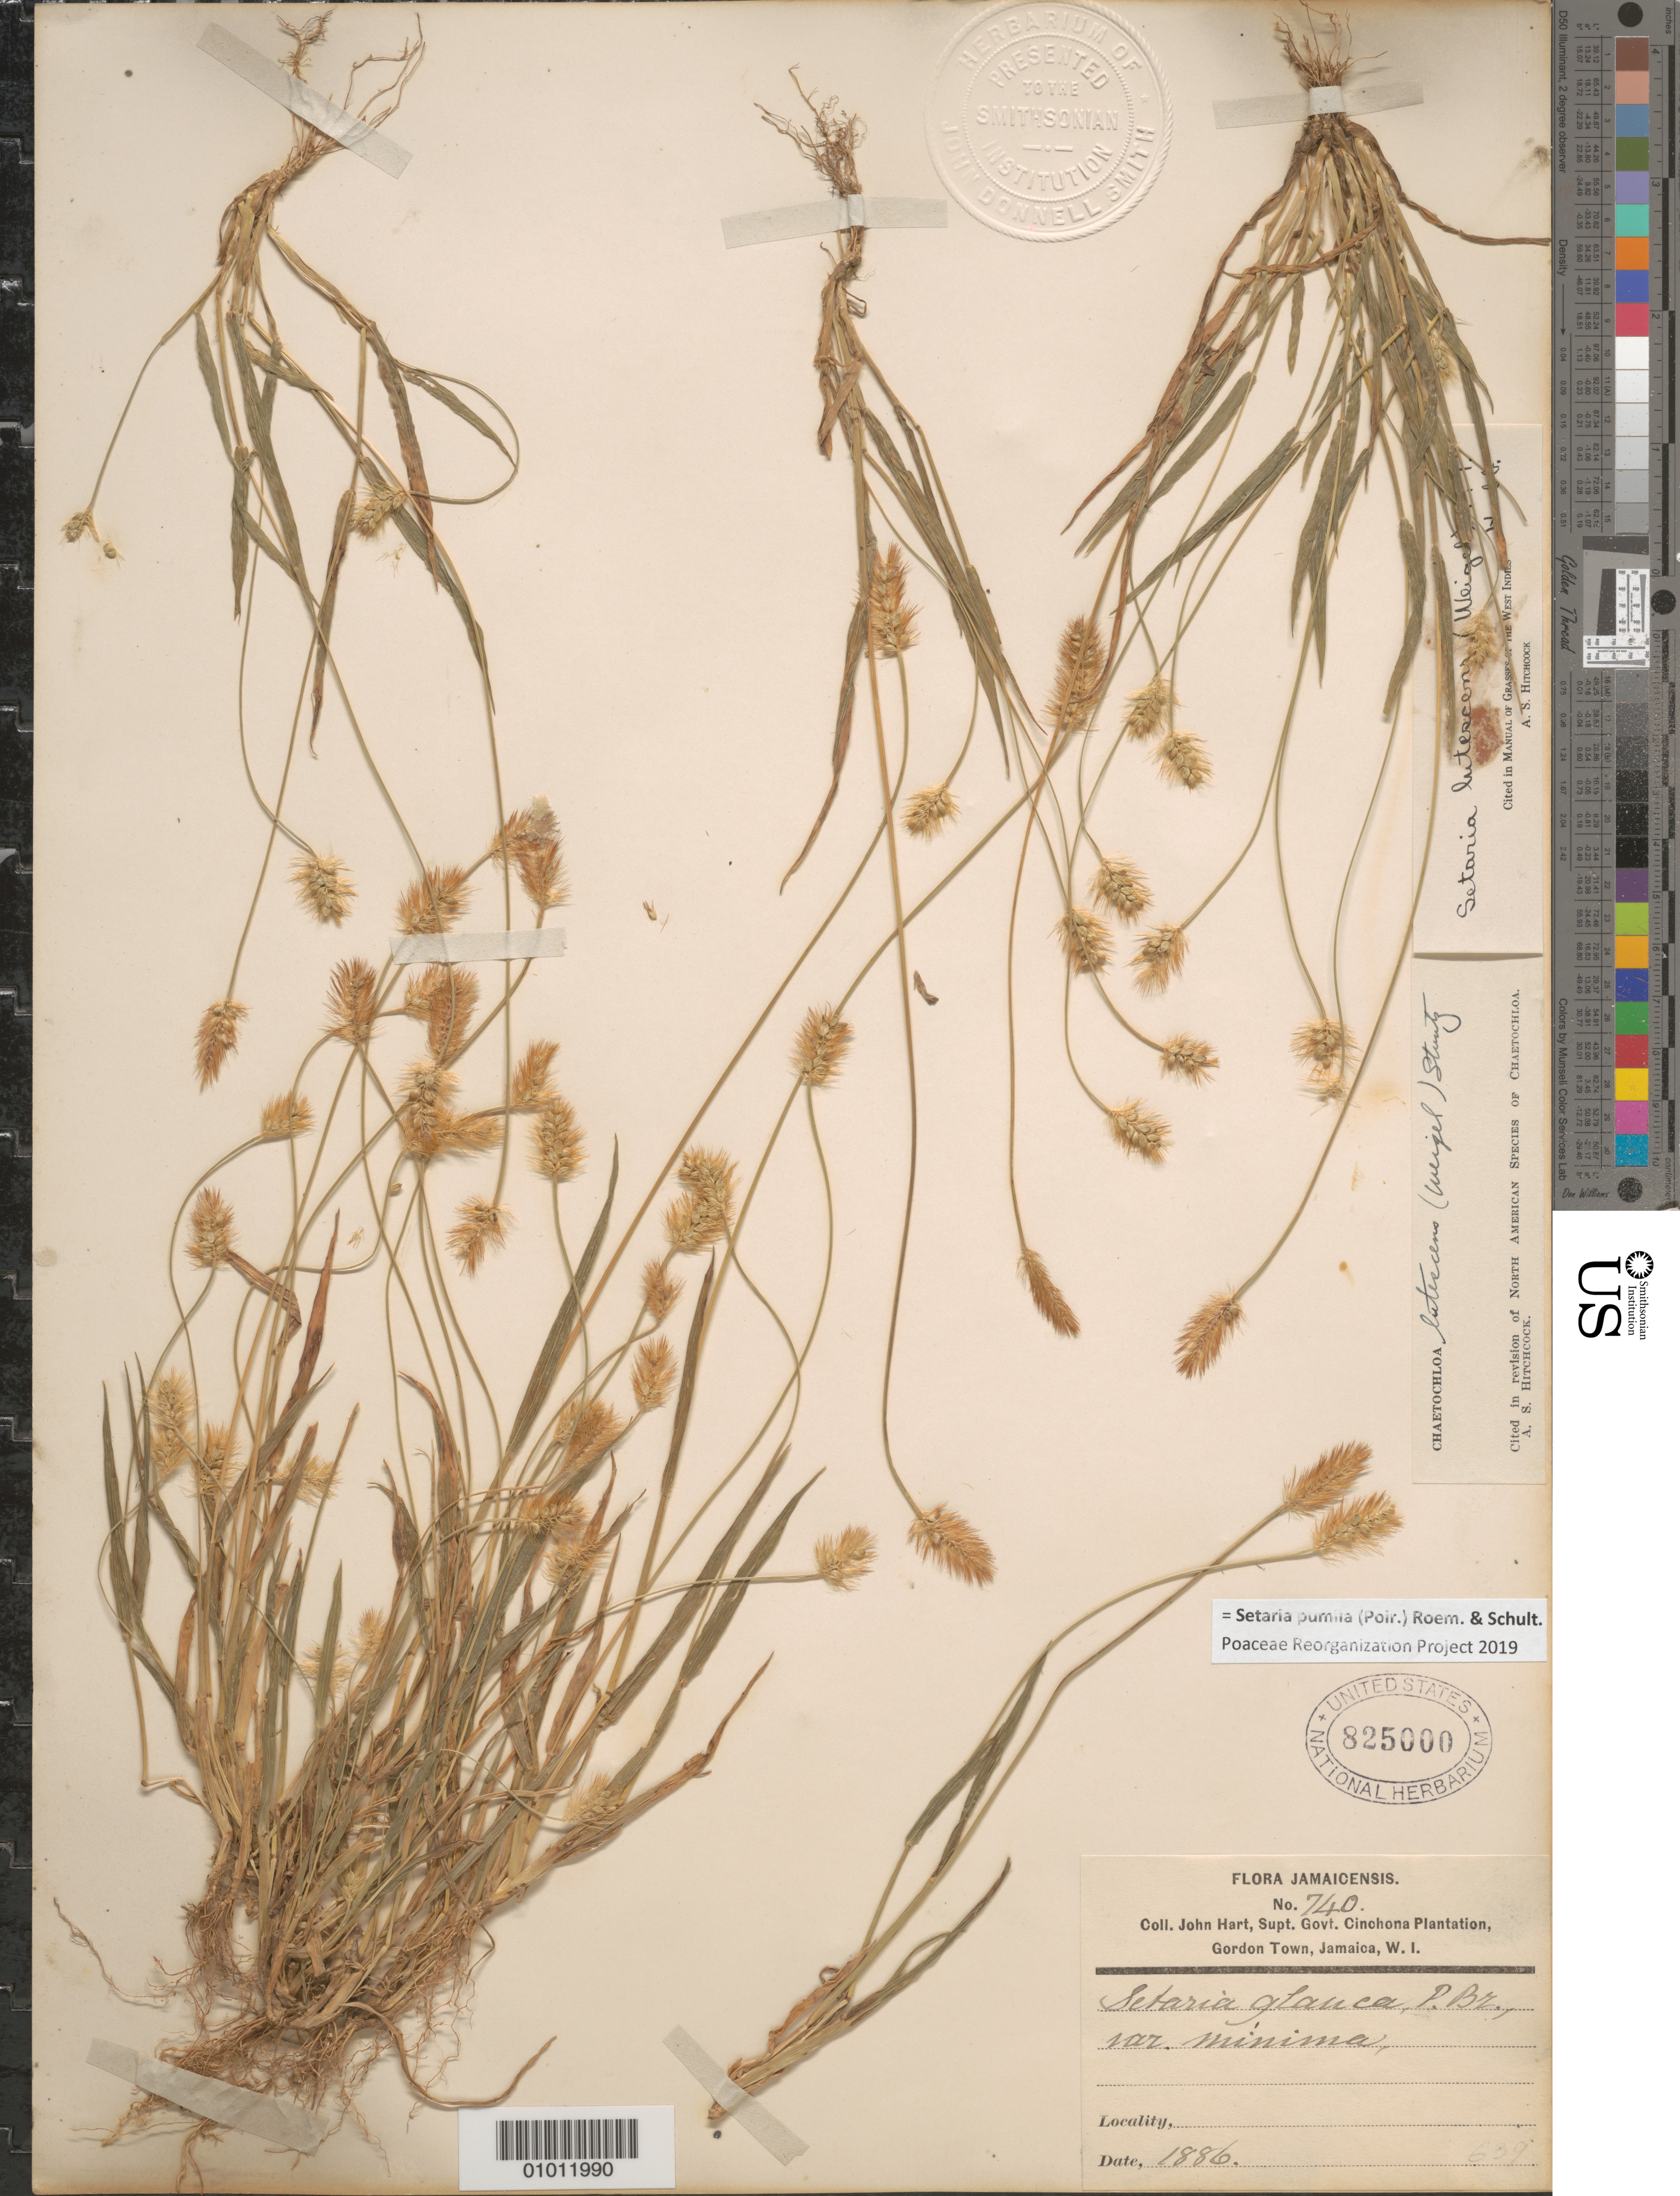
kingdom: Plantae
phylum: Tracheophyta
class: Liliopsida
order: Poales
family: Poaceae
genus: Setaria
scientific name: Setaria pumila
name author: (Poir.) Roem. & Schult.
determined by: Poaceae Reorganization Project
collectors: J. Hart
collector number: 740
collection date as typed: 1886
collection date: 1886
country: Jamaica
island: Jamaica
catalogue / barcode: US 825000